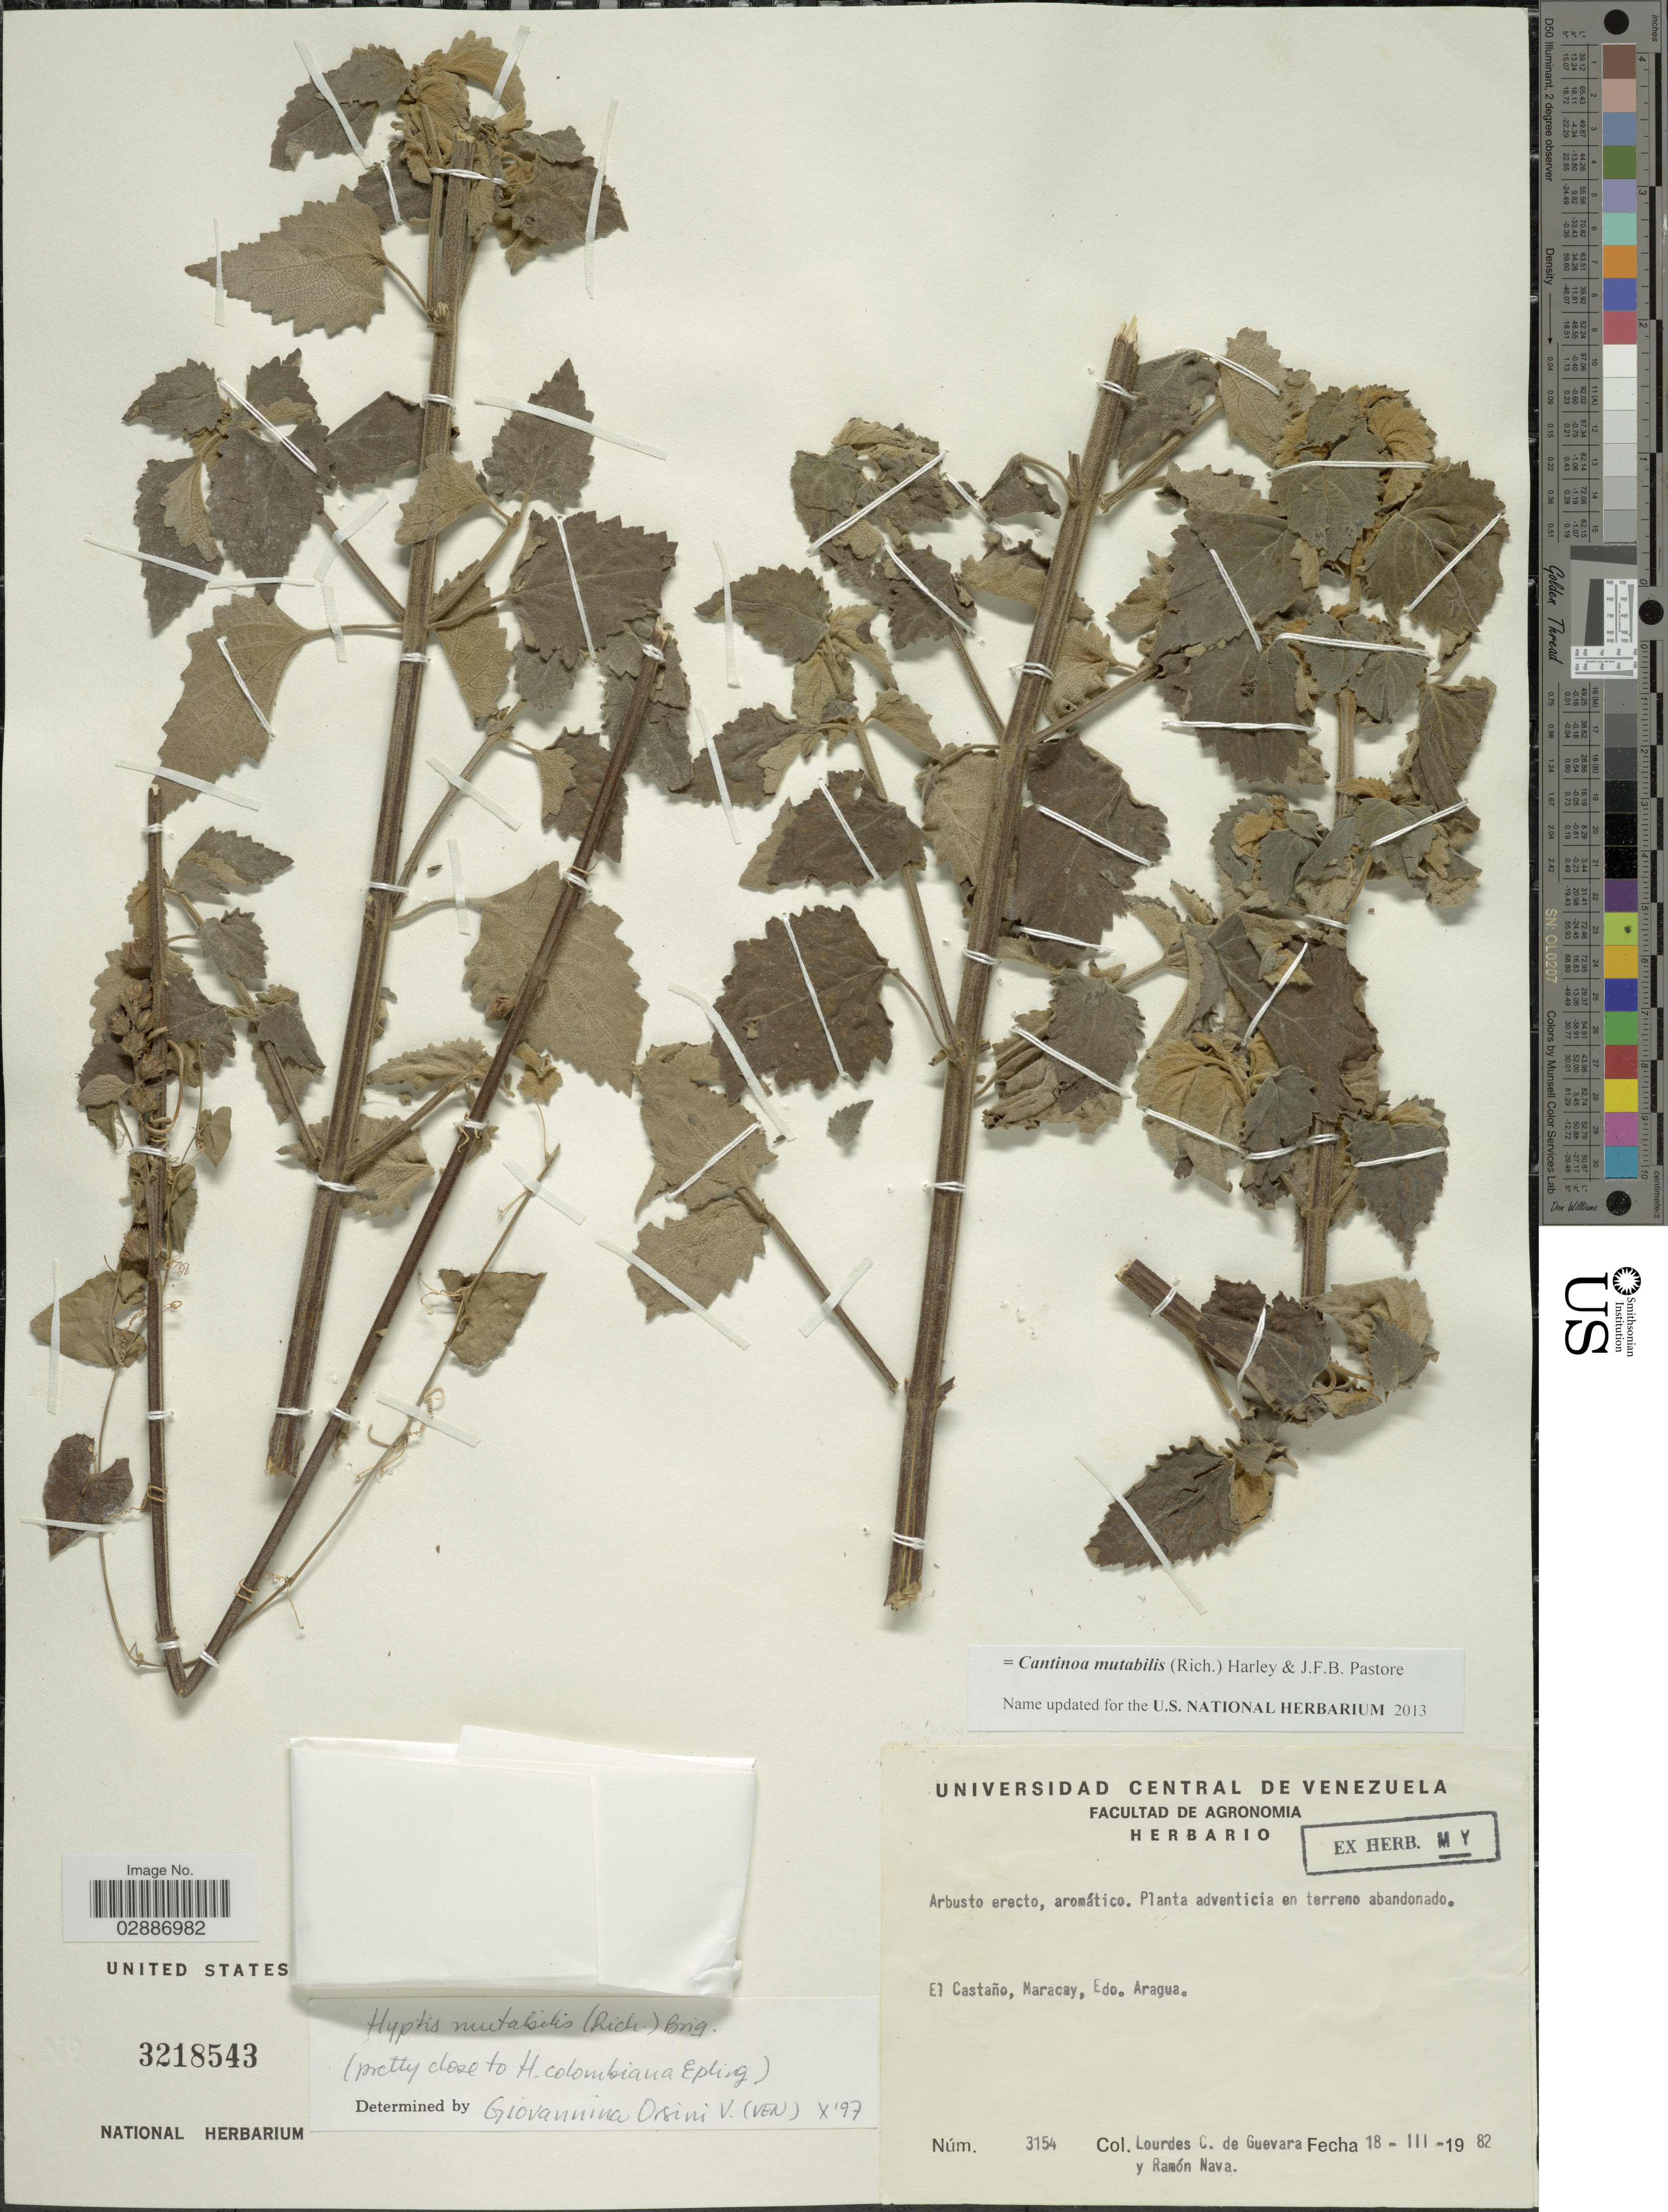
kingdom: Plantae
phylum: Tracheophyta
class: Magnoliopsida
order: Lamiales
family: Lamiaceae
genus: Cantinoa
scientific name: Cantinoa mutabilis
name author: (Epling) Harley & J.F.B. Pastore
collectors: L. De Guevara & R. Nava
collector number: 3154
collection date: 1982-03-18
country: Venezuela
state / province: Aragua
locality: El Castaño, Maracay.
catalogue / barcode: US 3218543